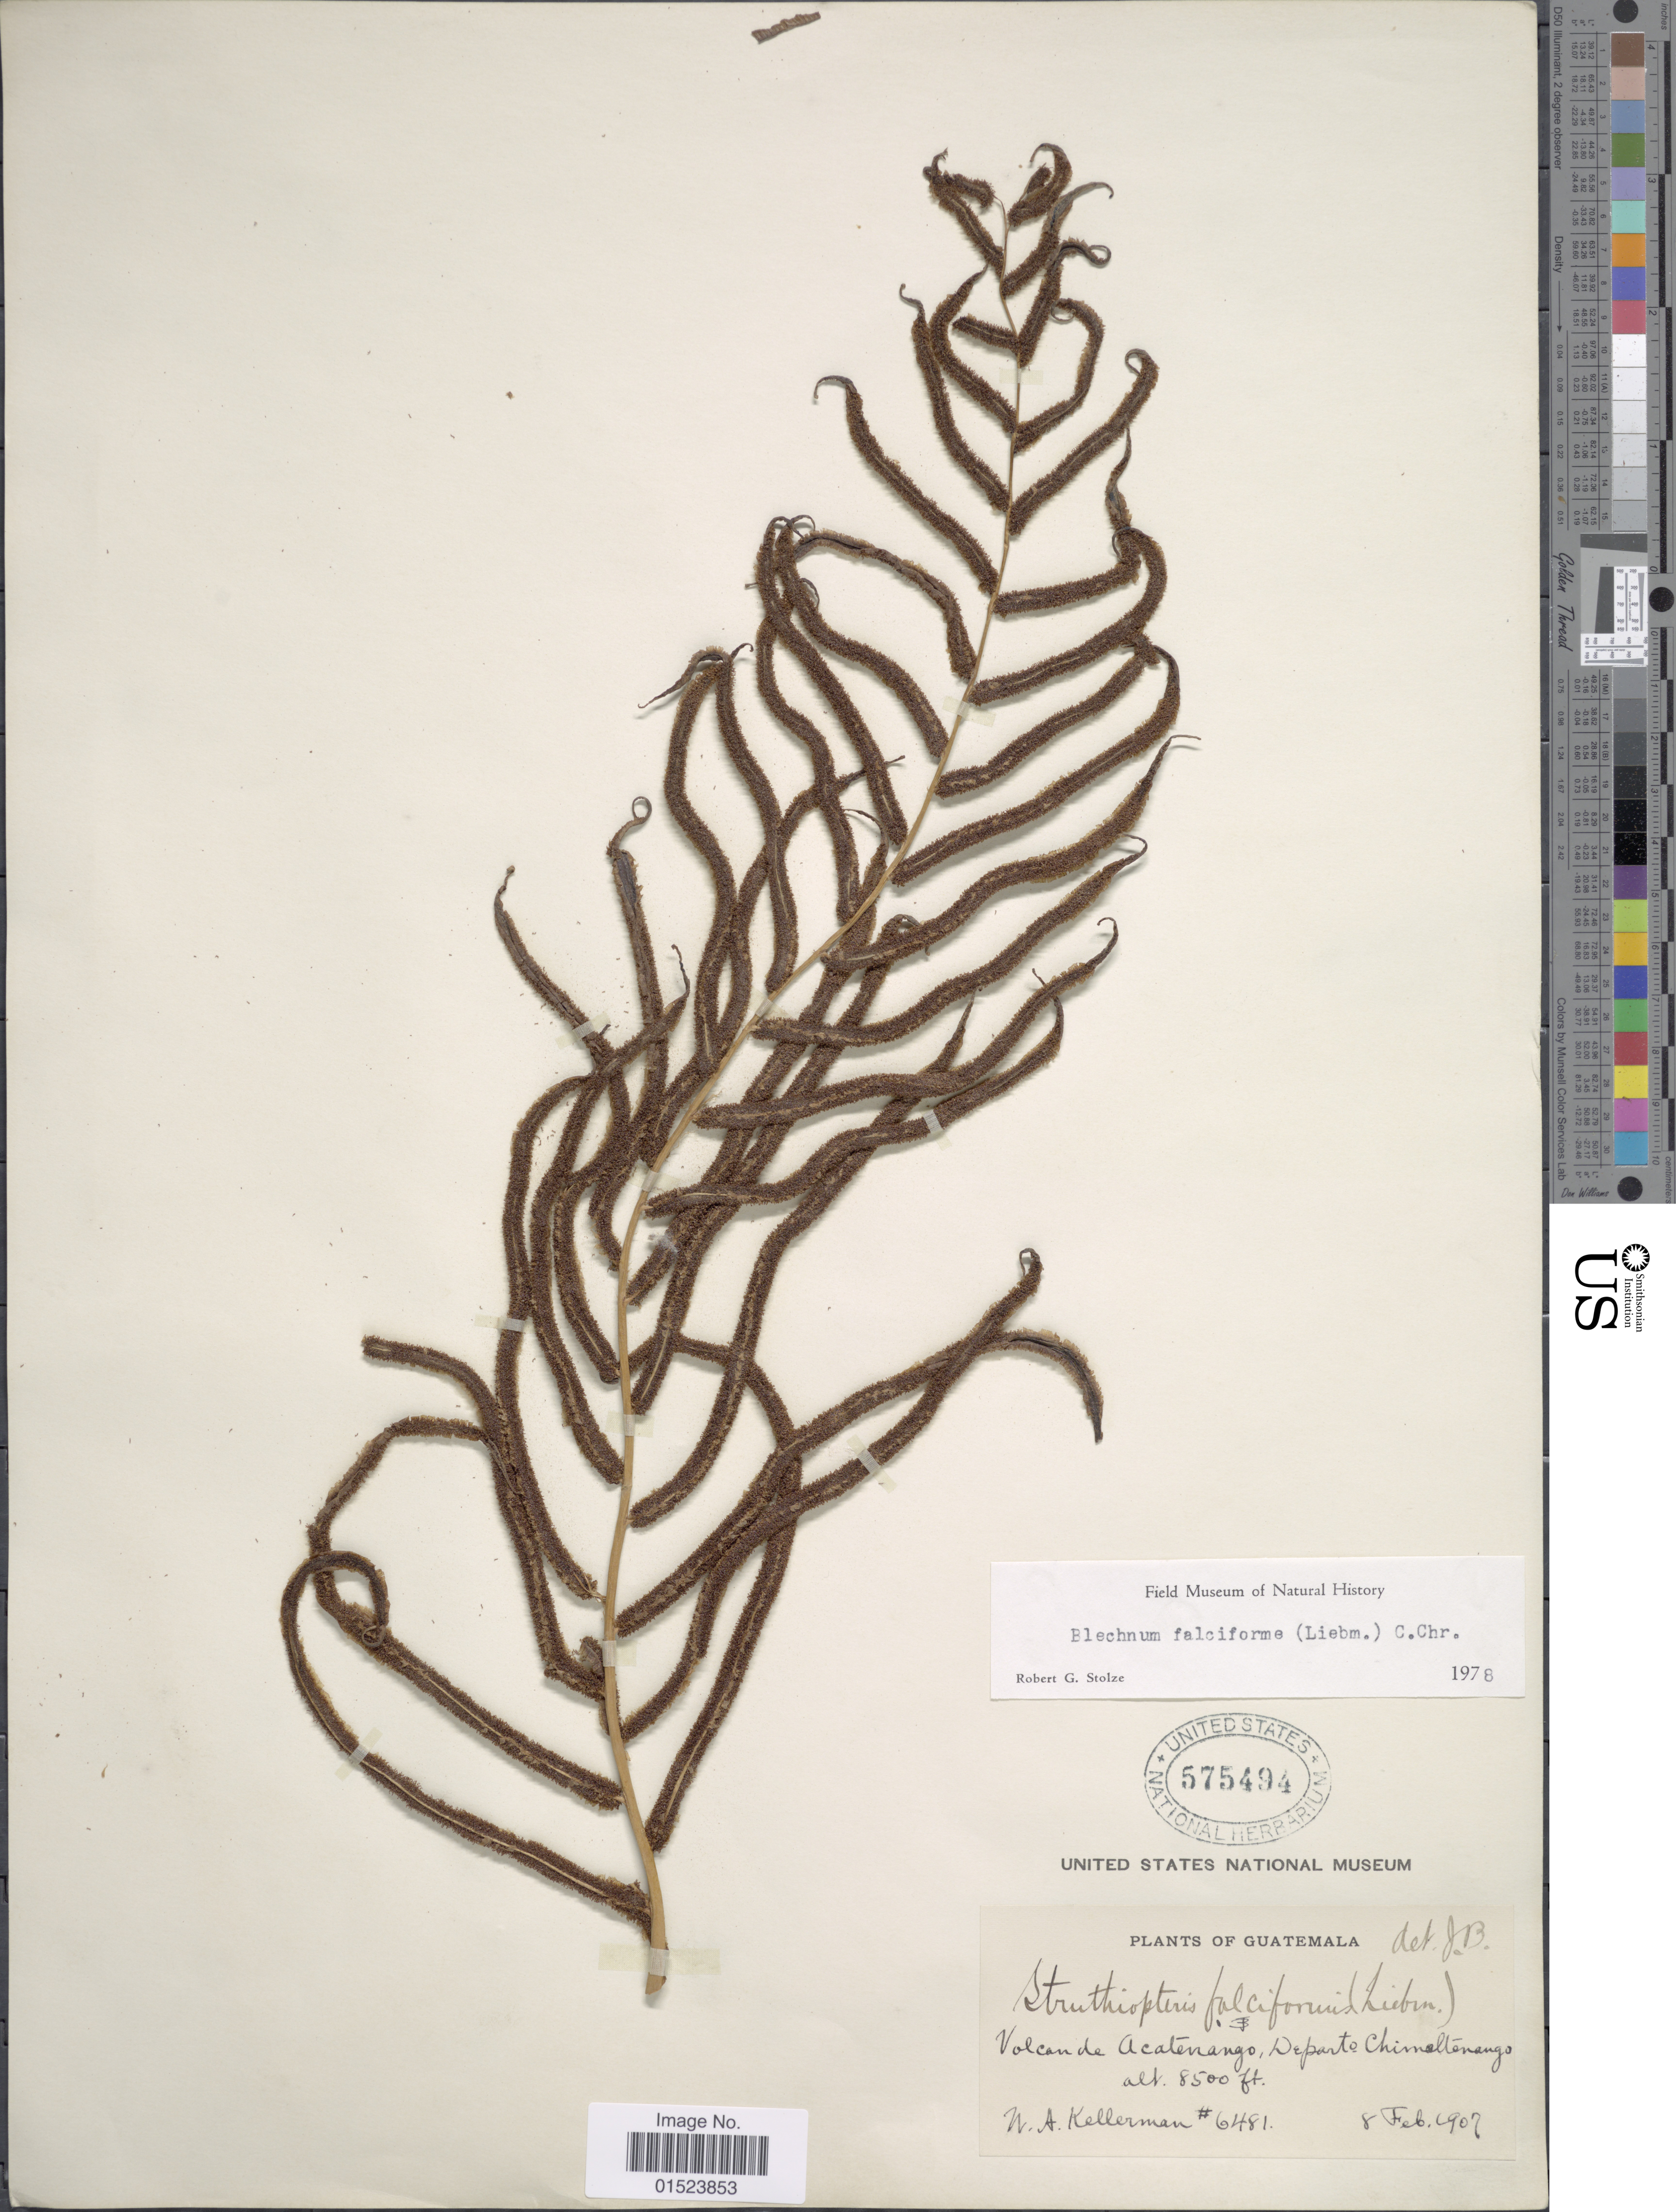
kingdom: Plantae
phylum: Tracheophyta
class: Polypodiopsida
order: Polypodiales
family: Blechnaceae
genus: Blechnum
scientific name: Blechnum falciforme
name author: (Liebm.) C. Chr.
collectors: W. Kellerman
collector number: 6481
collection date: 1907-02-08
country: Guatemala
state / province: Chimaltenango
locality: Volcan de Acatenango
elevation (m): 2591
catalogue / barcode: US 575494